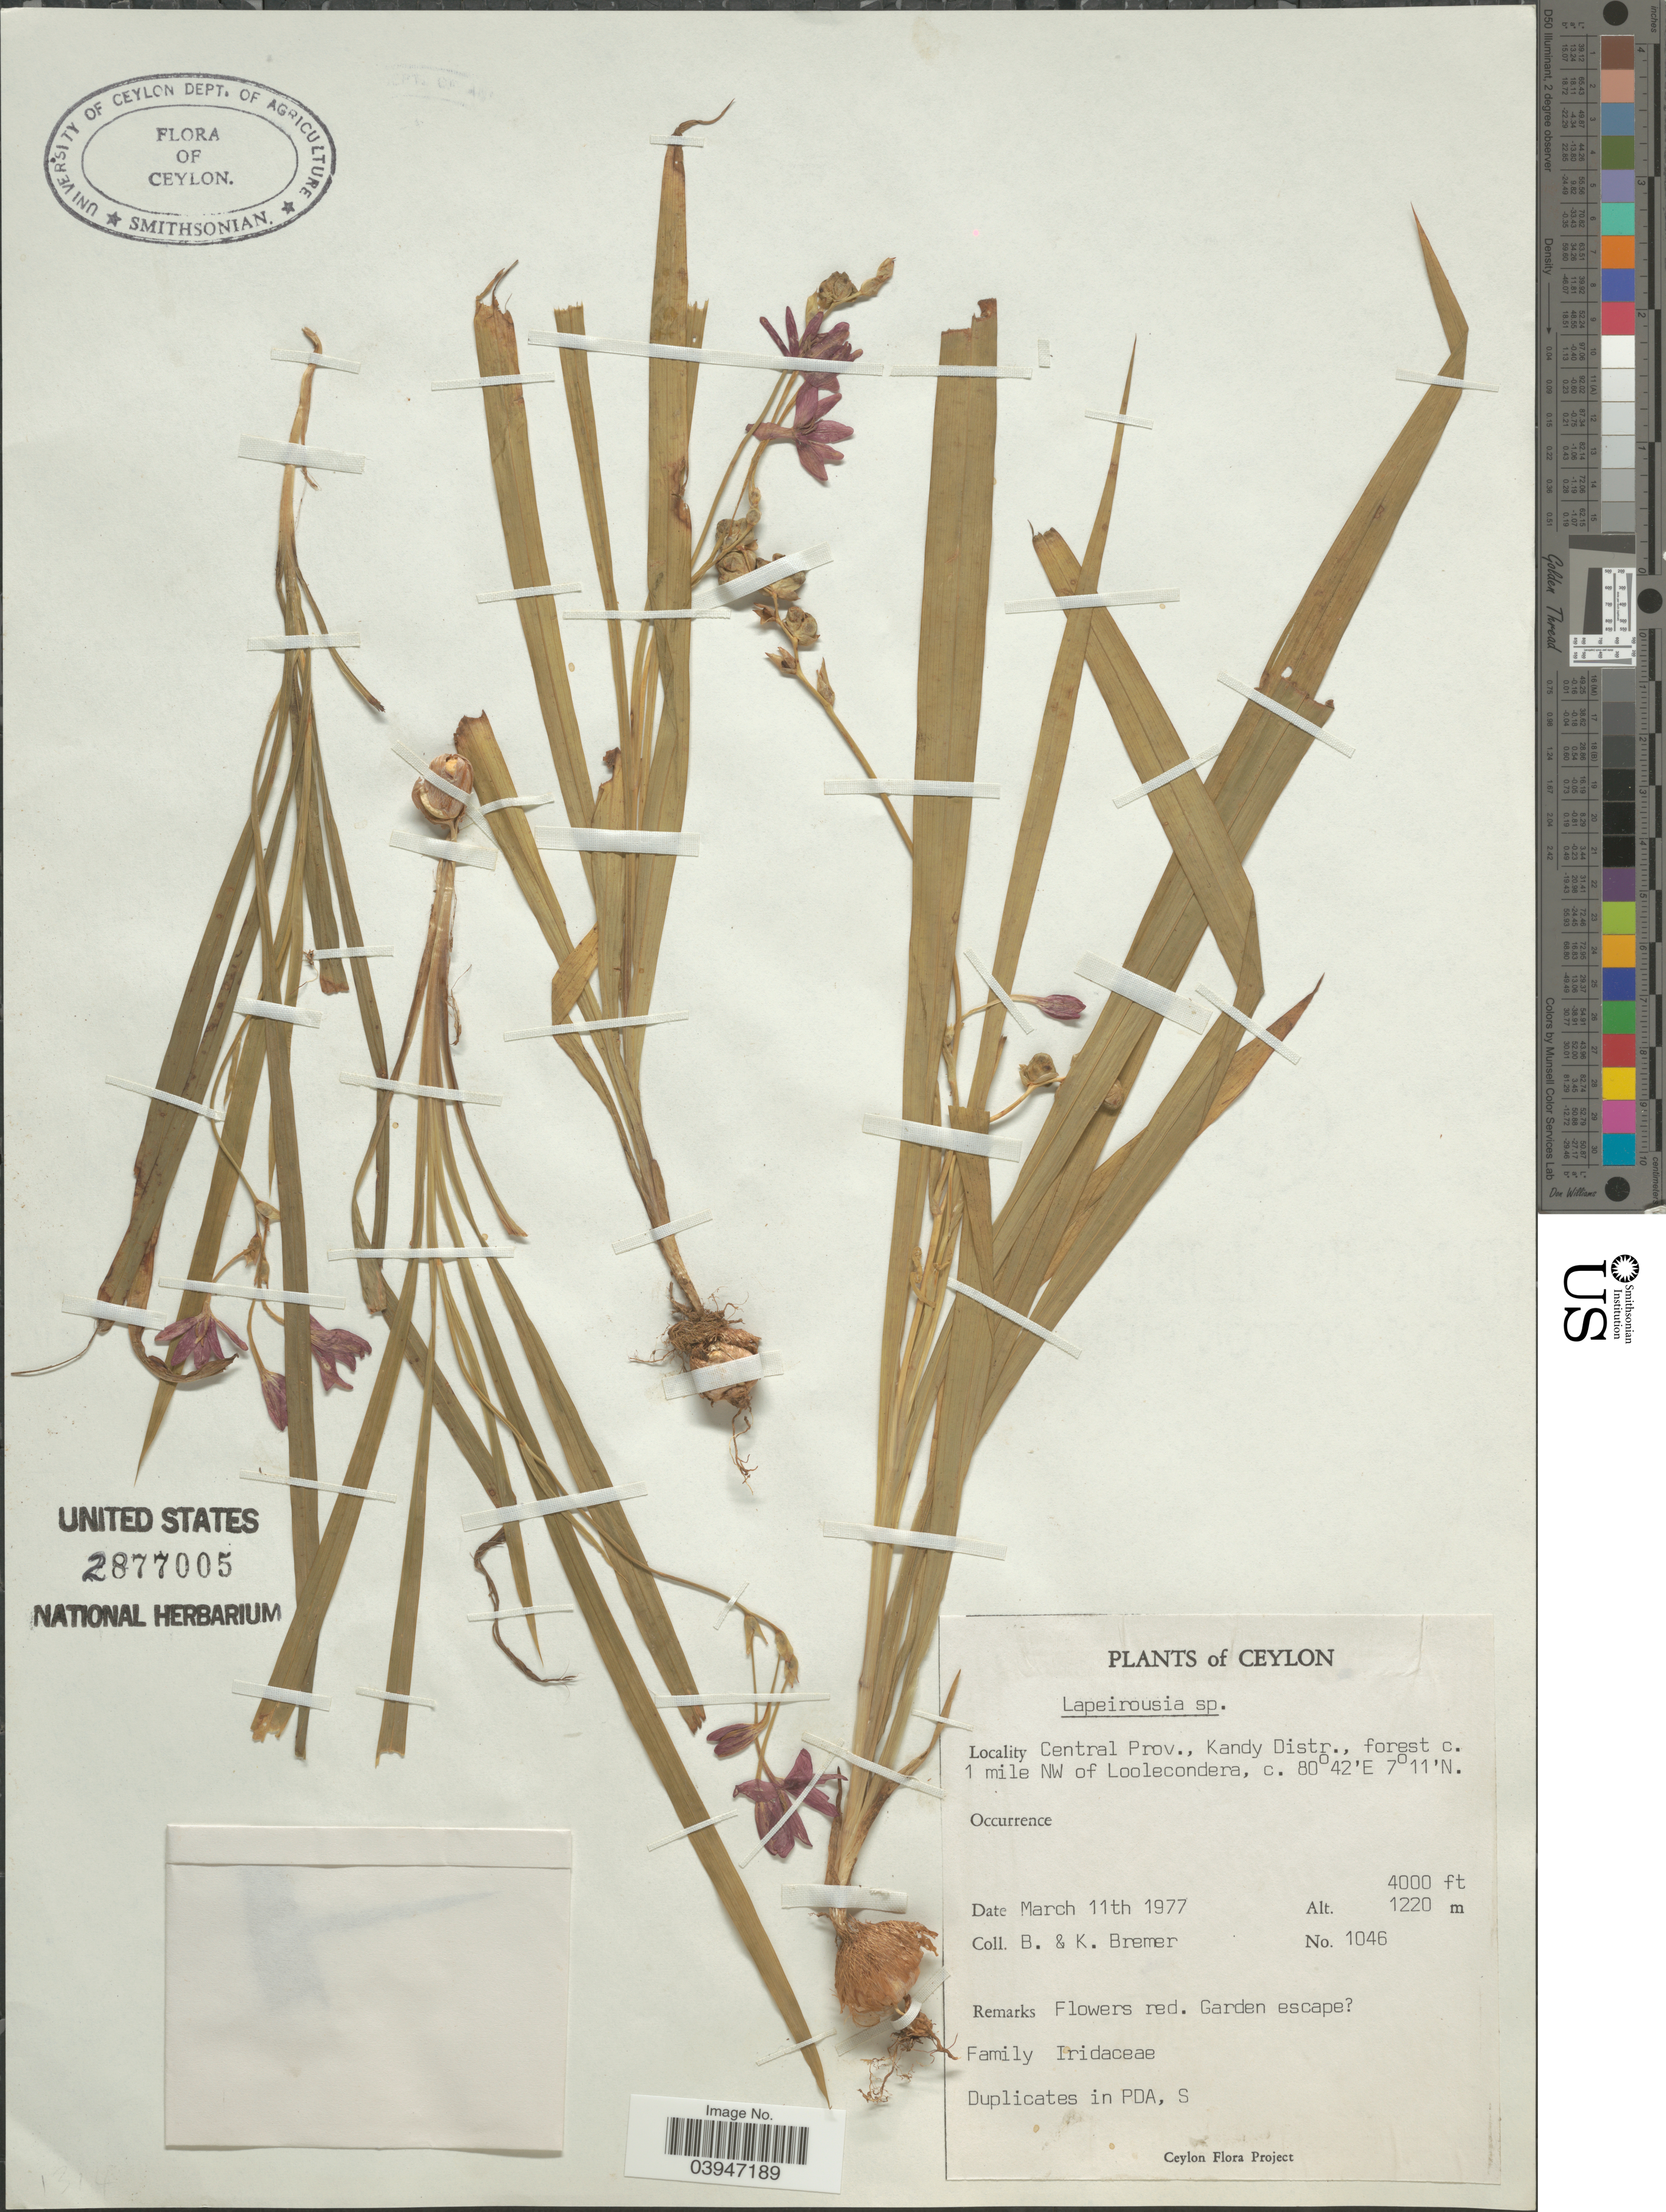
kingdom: Plantae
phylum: Tracheophyta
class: Liliopsida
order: Asparagales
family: Iridaceae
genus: Lapeirousia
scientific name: Lapeirousia sp.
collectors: B. Bremer & K. Bremer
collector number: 1046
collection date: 1977-03-11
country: Sri Lanka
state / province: Central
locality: Ceylon. Kandy Distr., forest c. 1 mile NW of Loolecondera.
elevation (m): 1220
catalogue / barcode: US 2877005